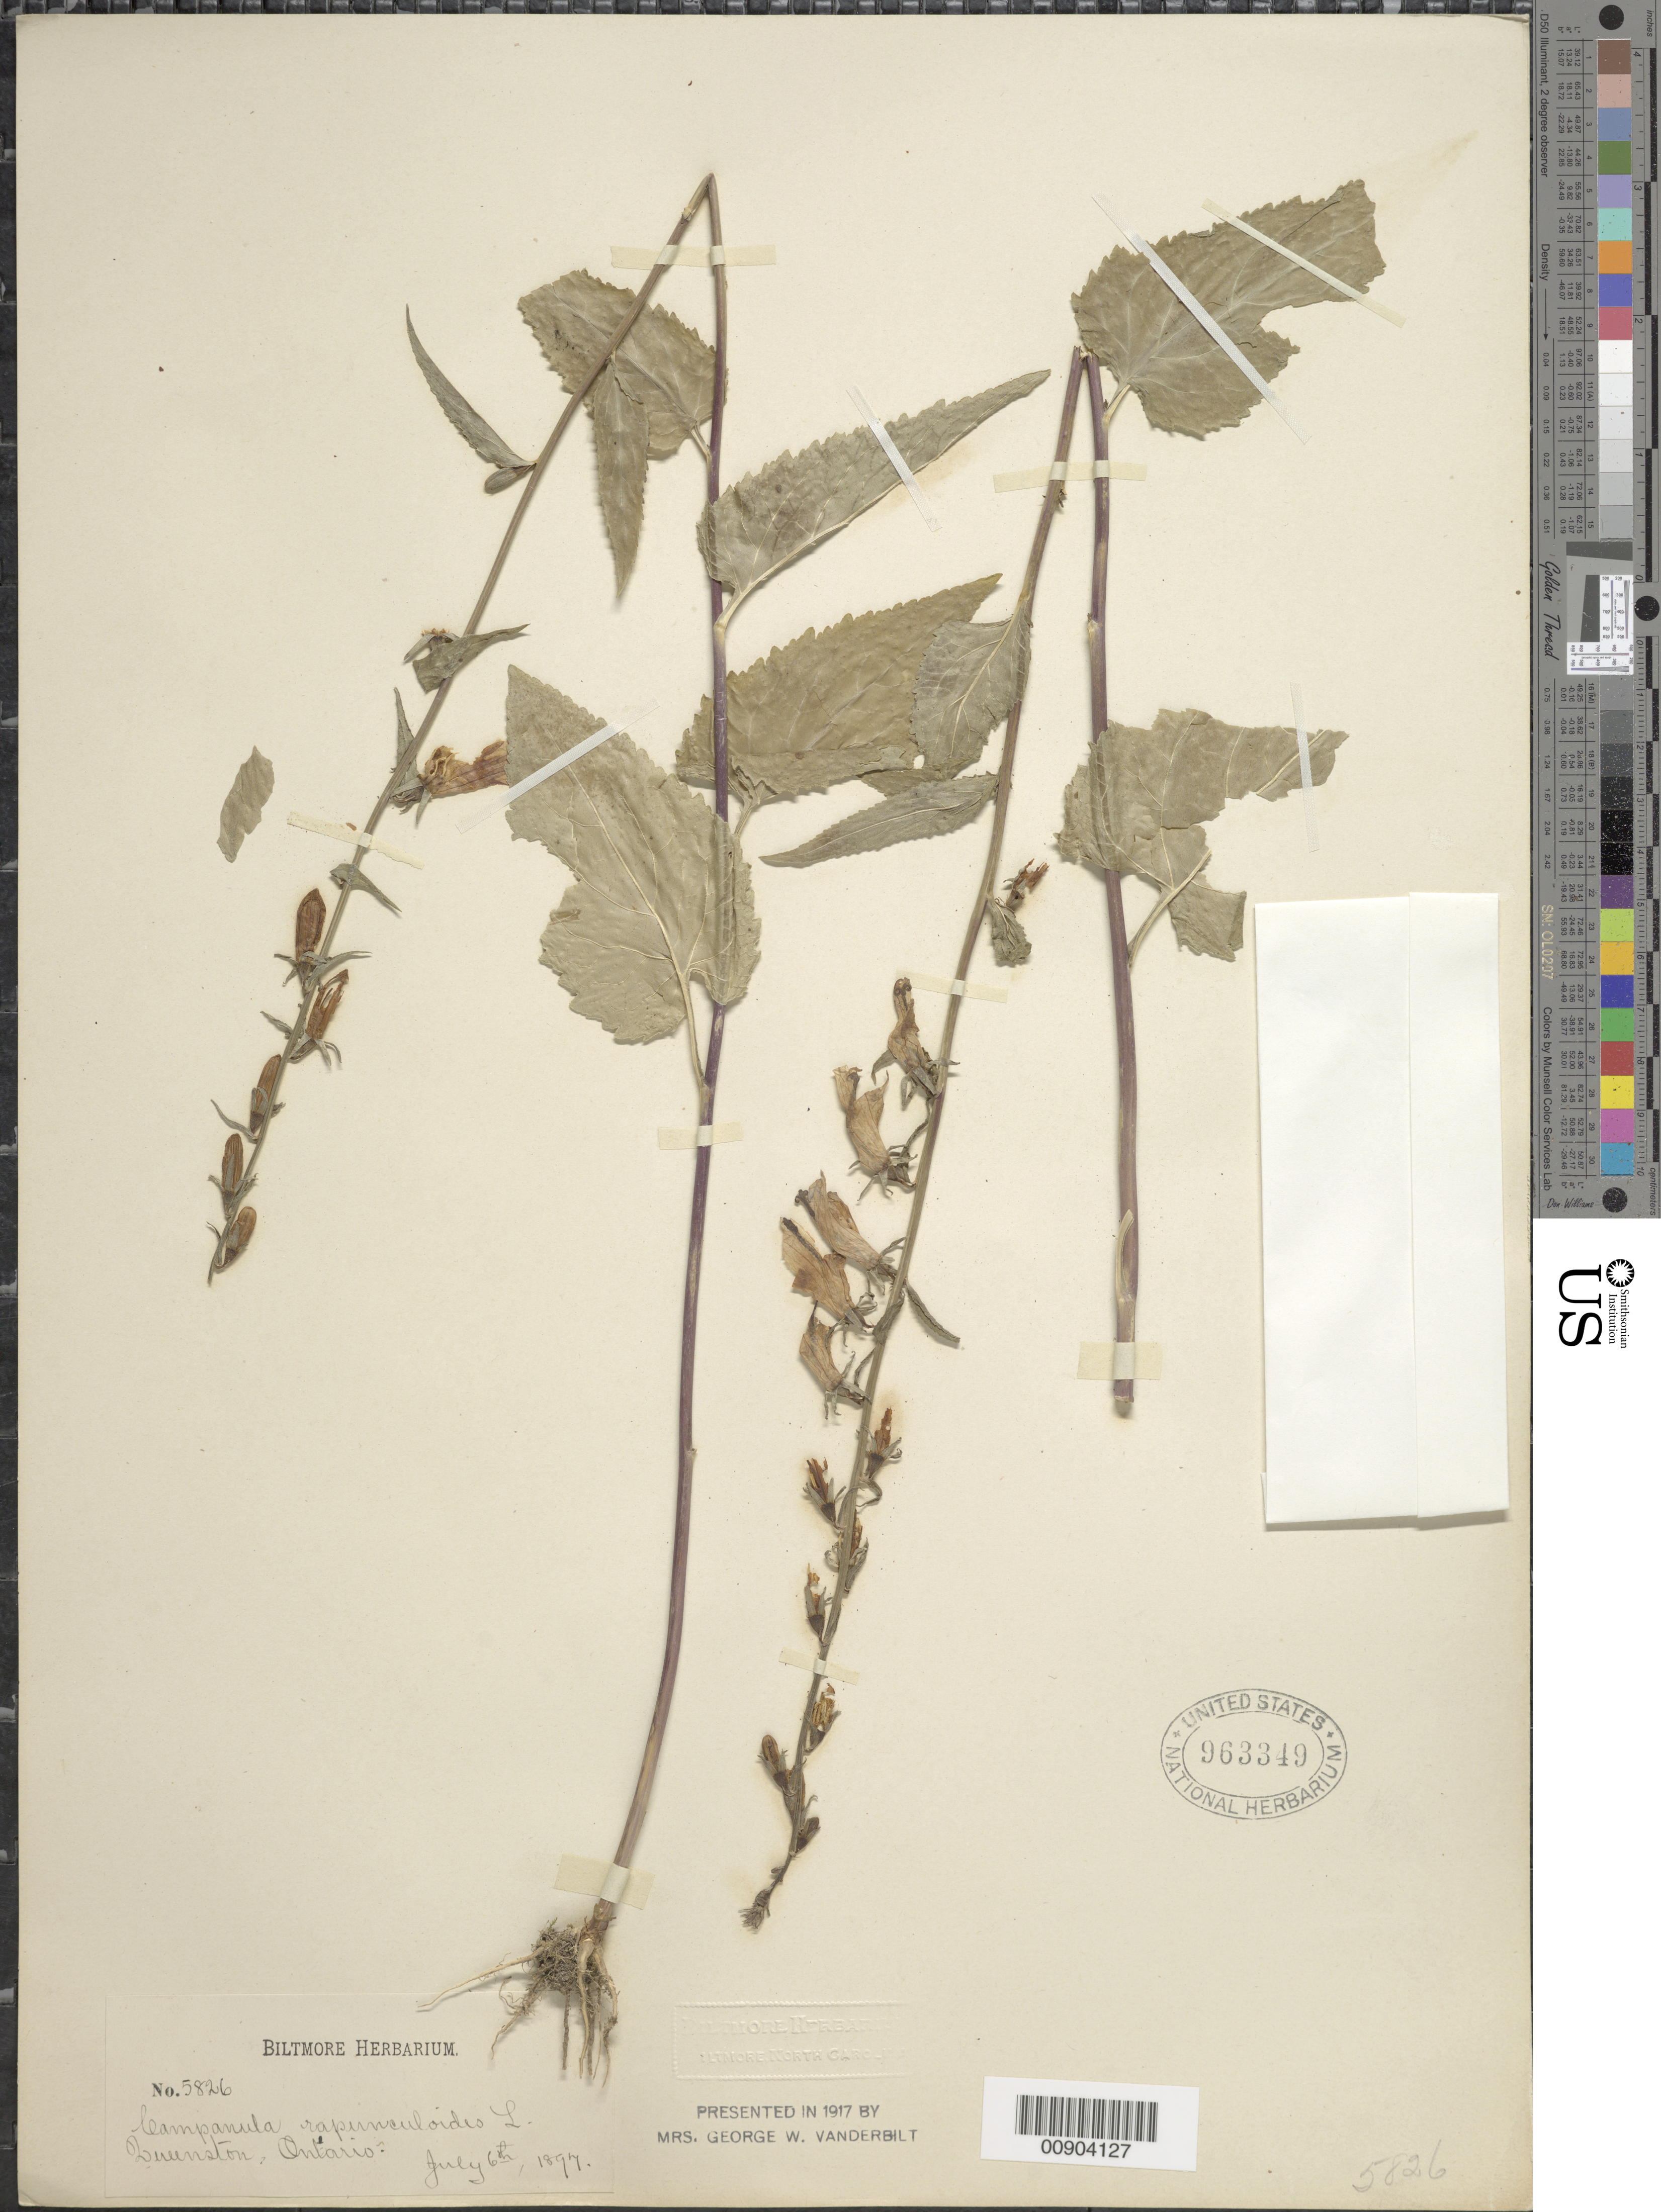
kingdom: Plantae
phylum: Tracheophyta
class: Magnoliopsida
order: Asterales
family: Campanulaceae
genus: Campanula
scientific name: Campanula rapunculoides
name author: L.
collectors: ex herb. Biltmore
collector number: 5826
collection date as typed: July 6, 1897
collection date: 1897-07-06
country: Canada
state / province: Ontario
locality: Queenston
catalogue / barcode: US 963349